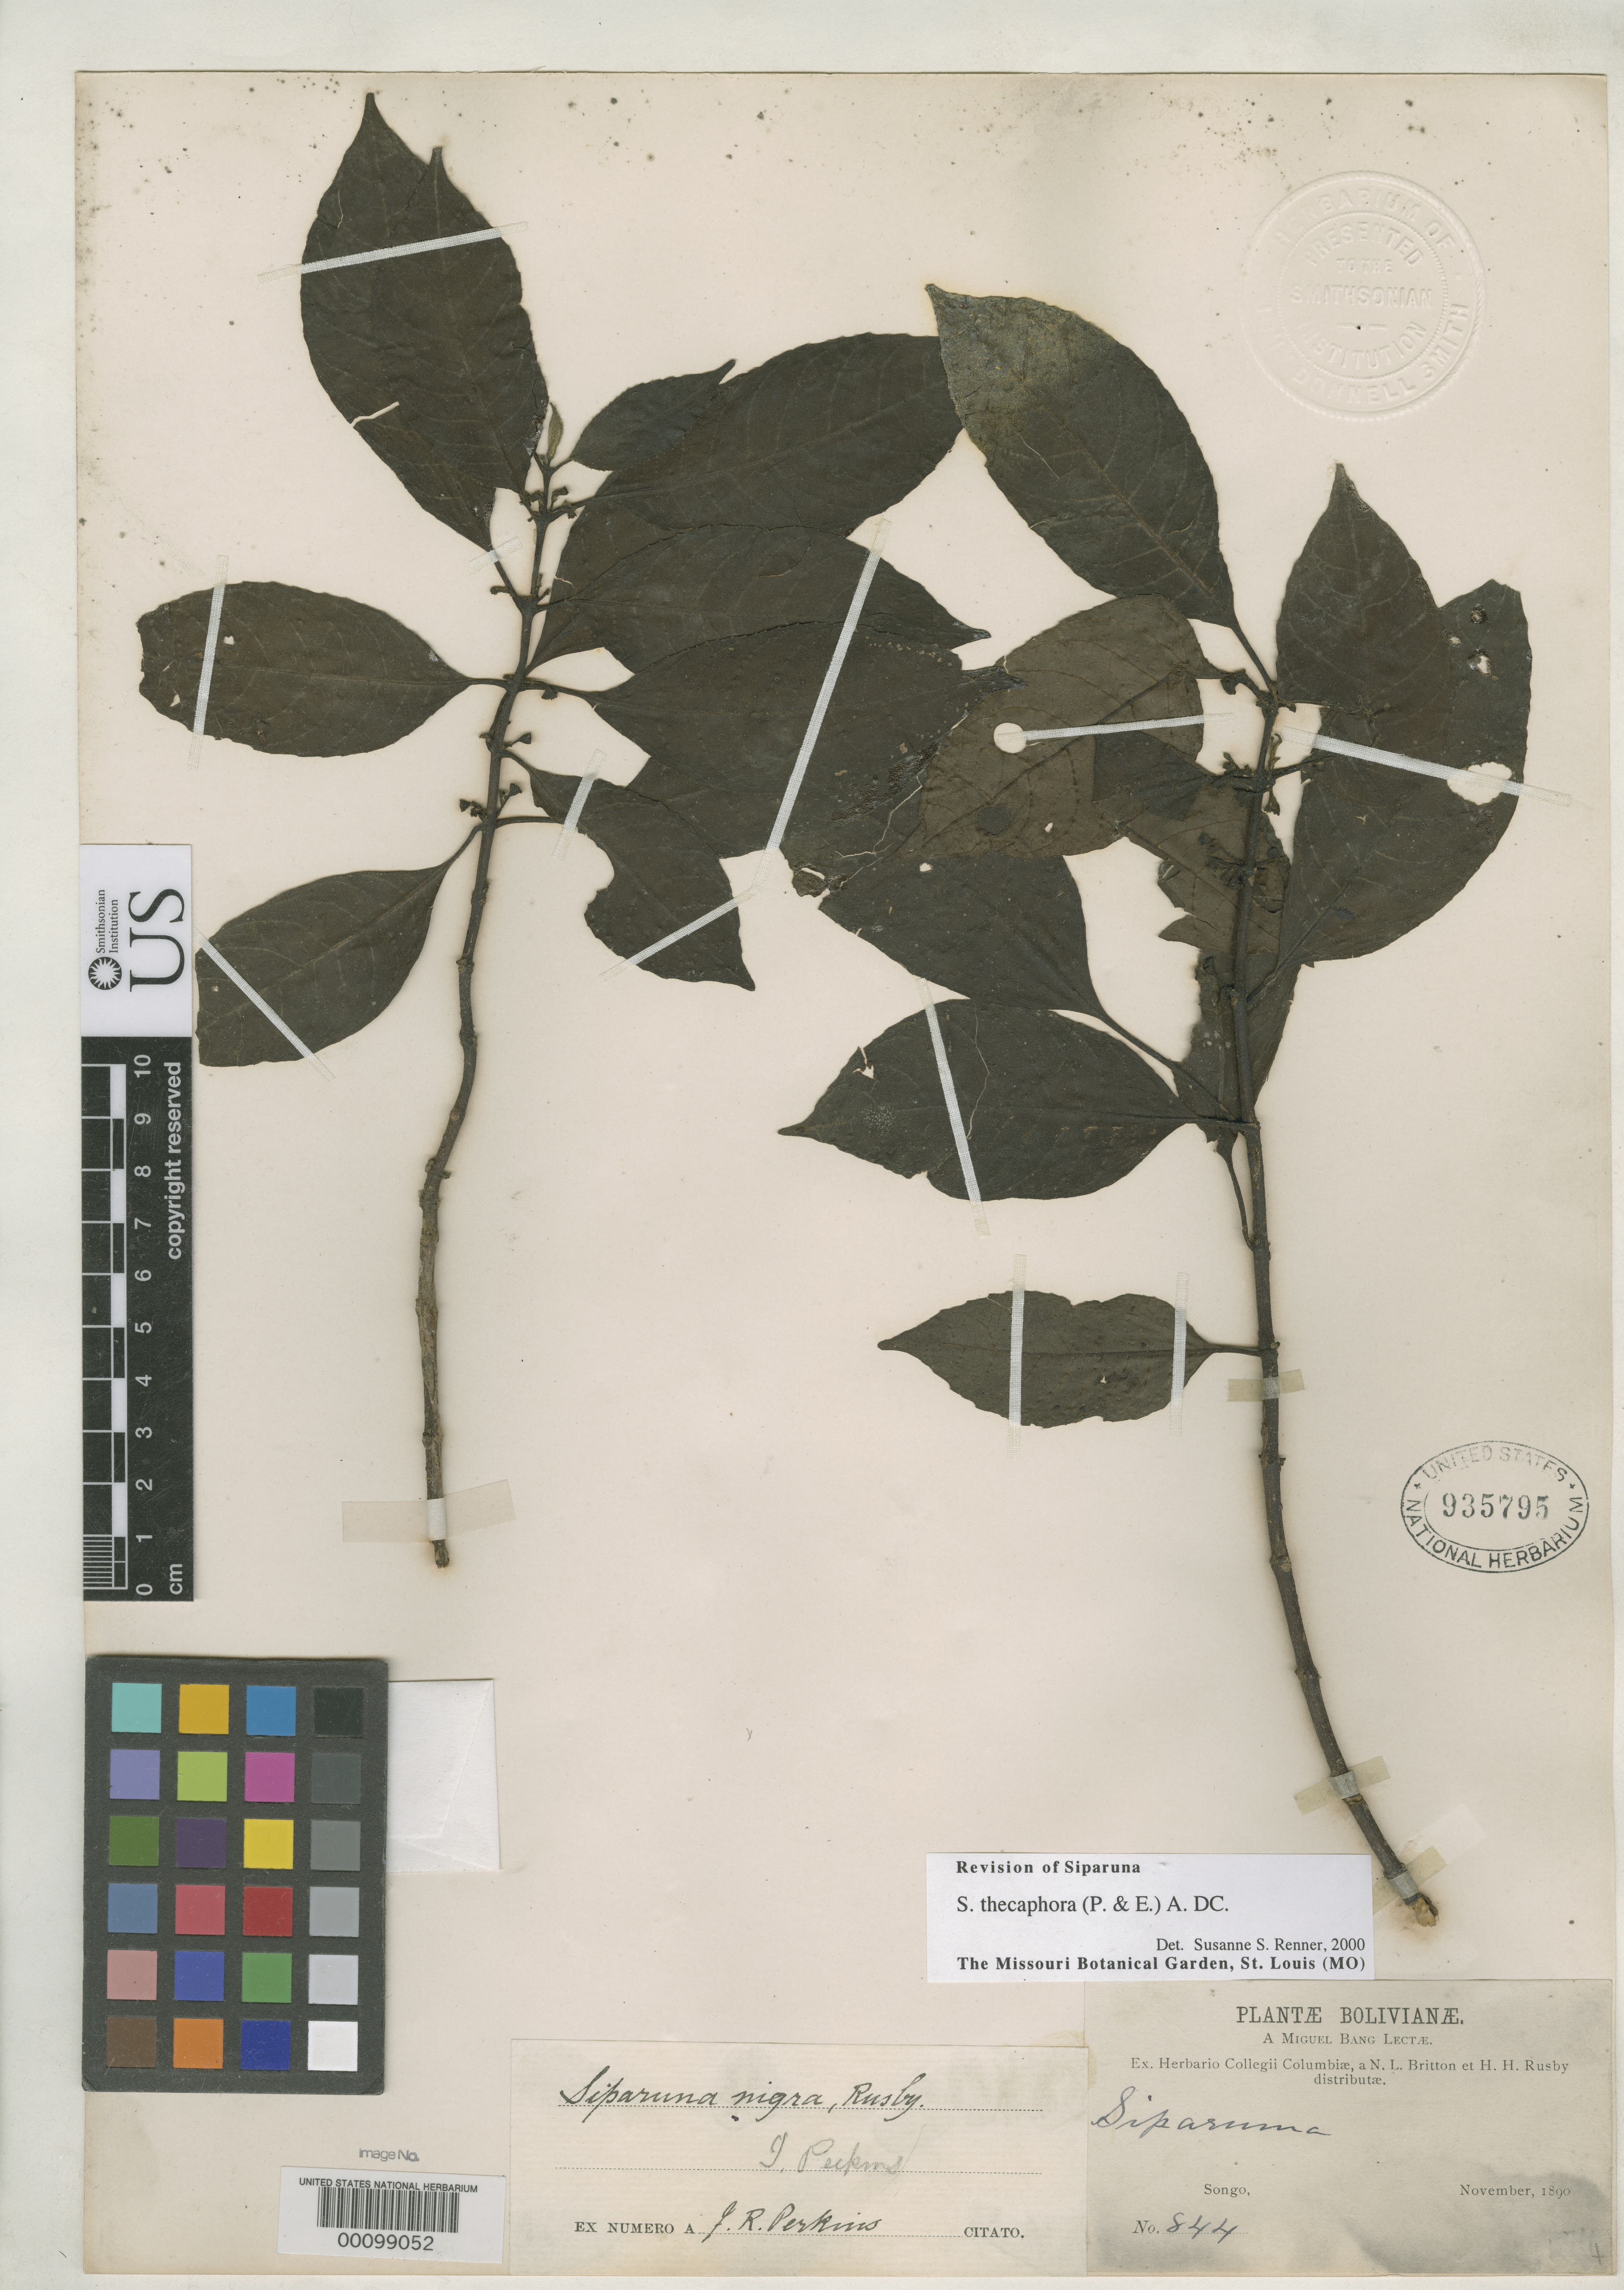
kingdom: Plantae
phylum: Tracheophyta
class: Magnoliopsida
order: Laurales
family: Siparunaceae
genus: Siparuna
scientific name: Siparuna nigra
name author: Rusby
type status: Syntype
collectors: M. Bang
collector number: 844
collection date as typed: Nov 1890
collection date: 1890-11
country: Bolivia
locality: Songo.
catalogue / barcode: US 935795